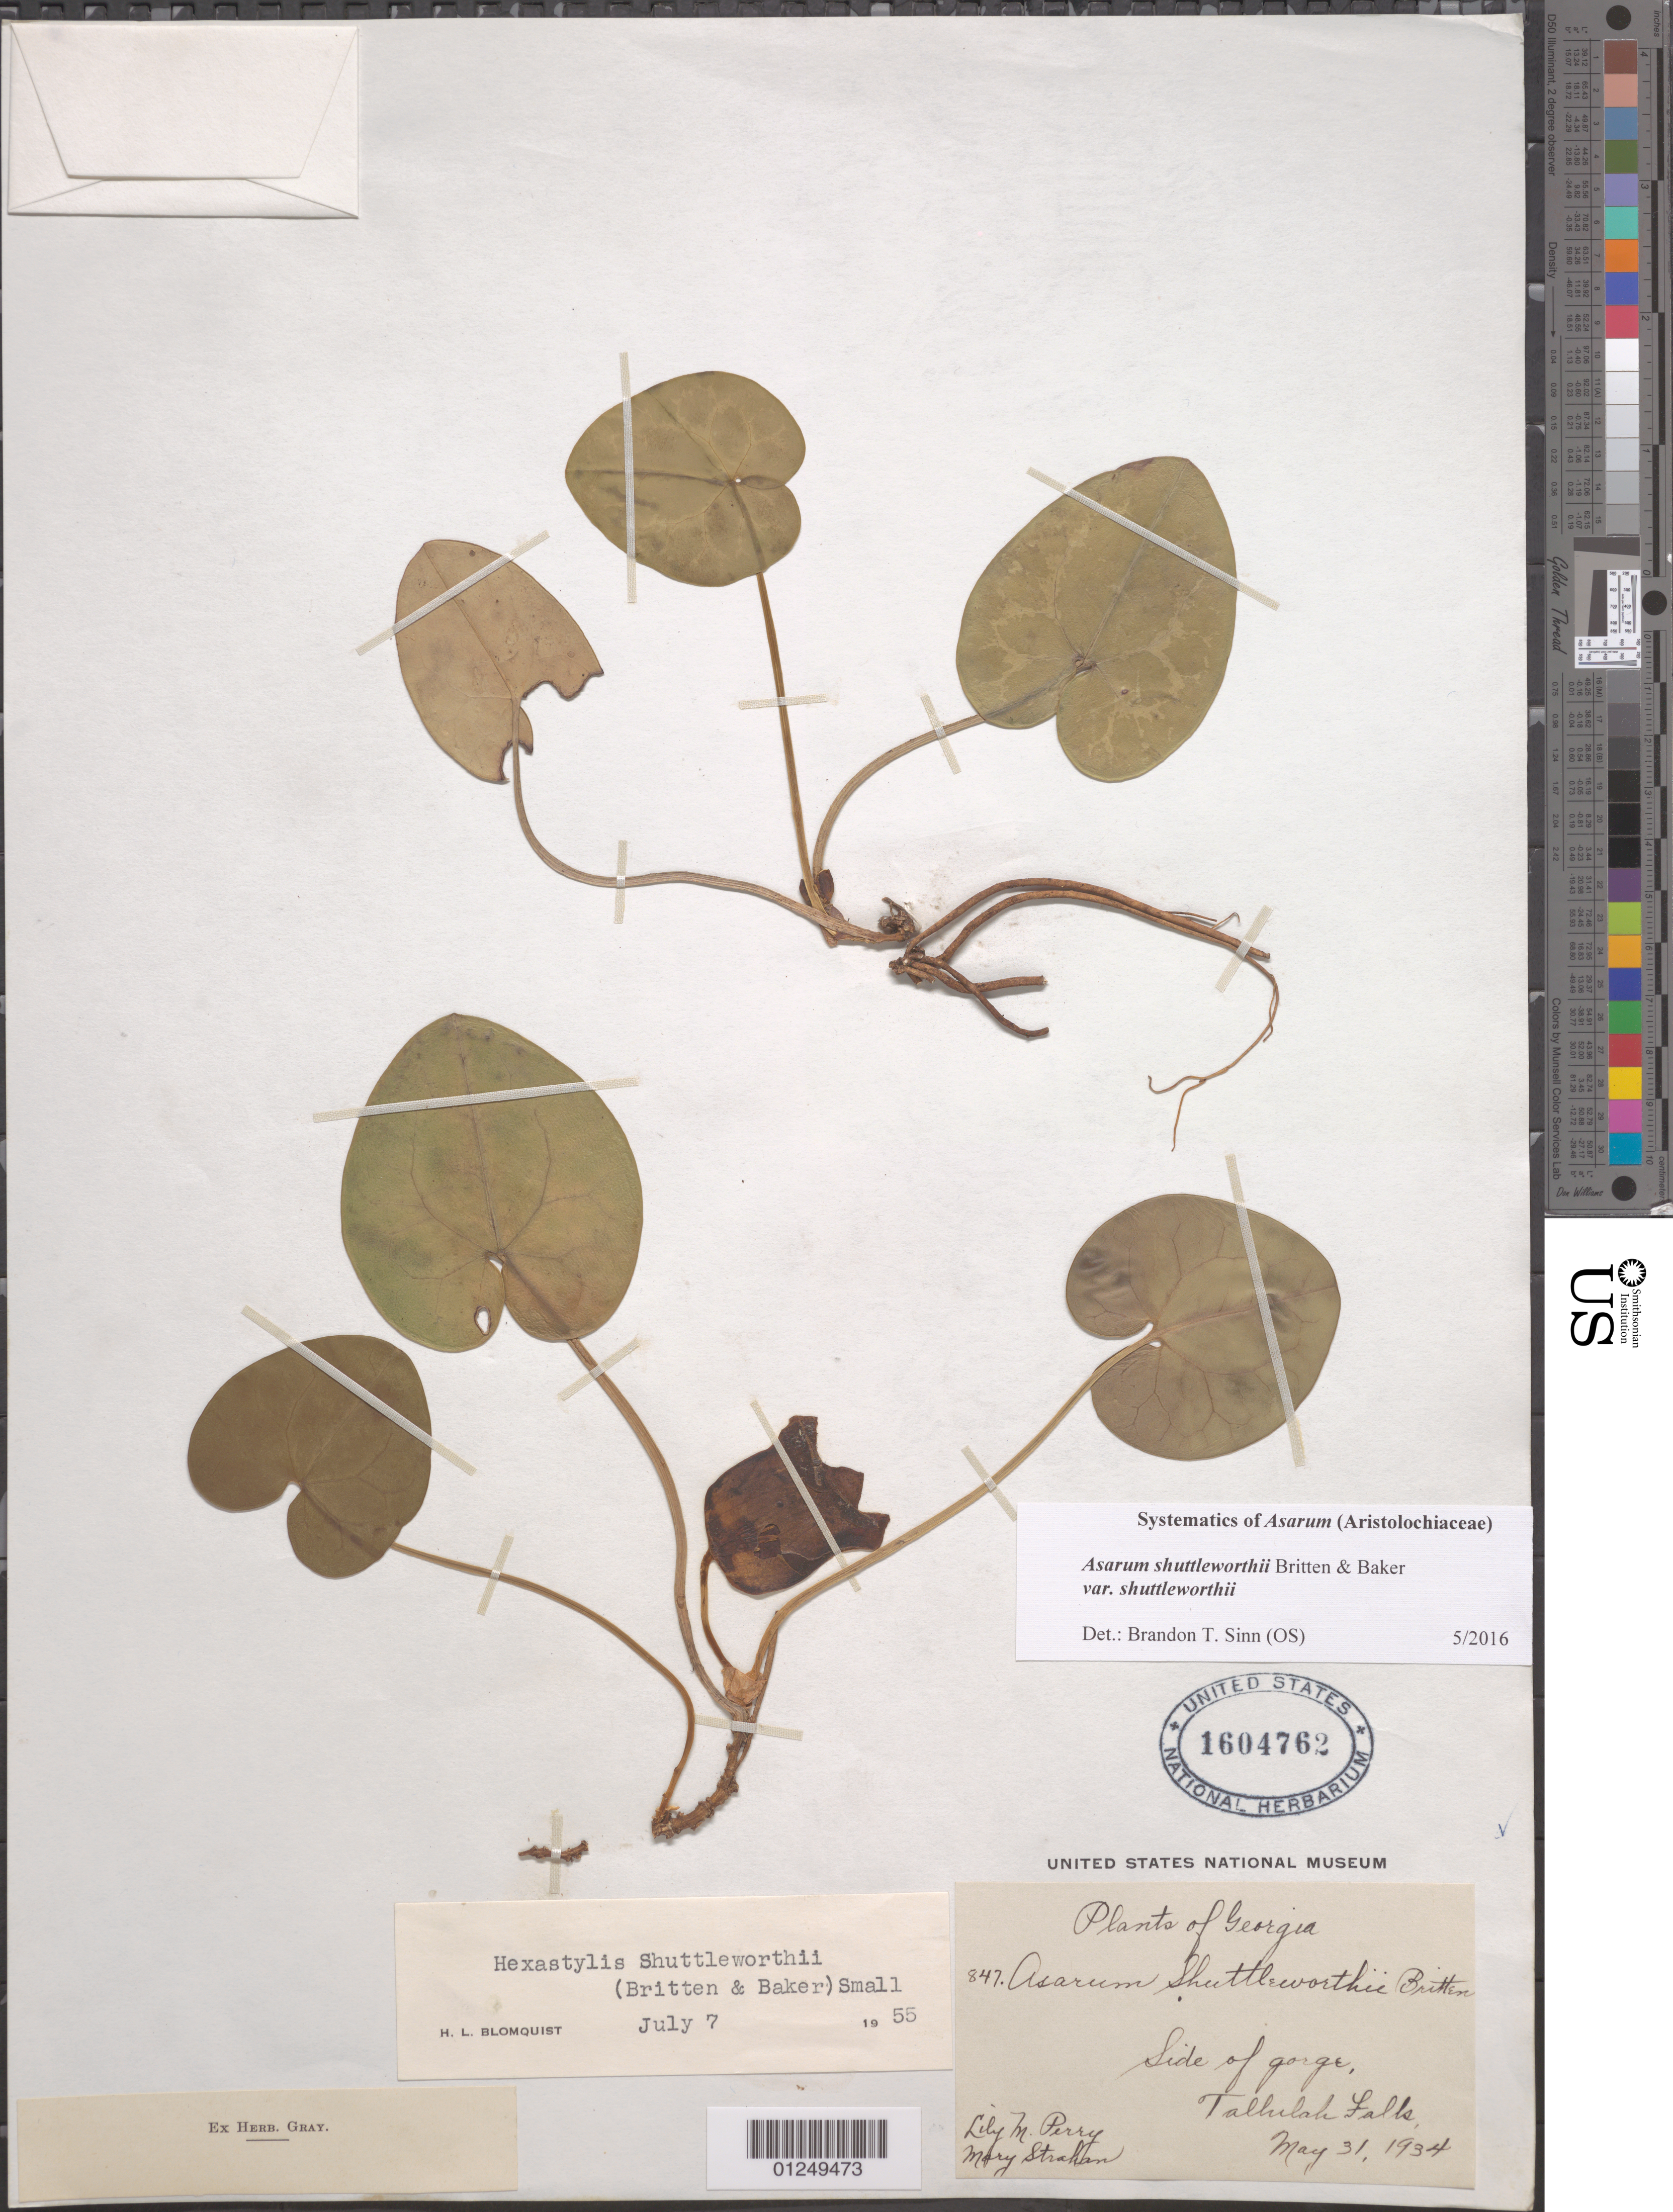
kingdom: Plantae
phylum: Tracheophyta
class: Magnoliopsida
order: Piperales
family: Aristolochiaceae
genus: Hexastylis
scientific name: Hexastylis shuttleworthii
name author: (Britton & Baker f.) Small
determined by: Blomquist, H. L.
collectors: L. M. Perry & M. Strahan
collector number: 847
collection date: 1934-05-31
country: United States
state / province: Georgia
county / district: Habersham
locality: Tallulah Falls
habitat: Side of gorge.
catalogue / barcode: US 1604762